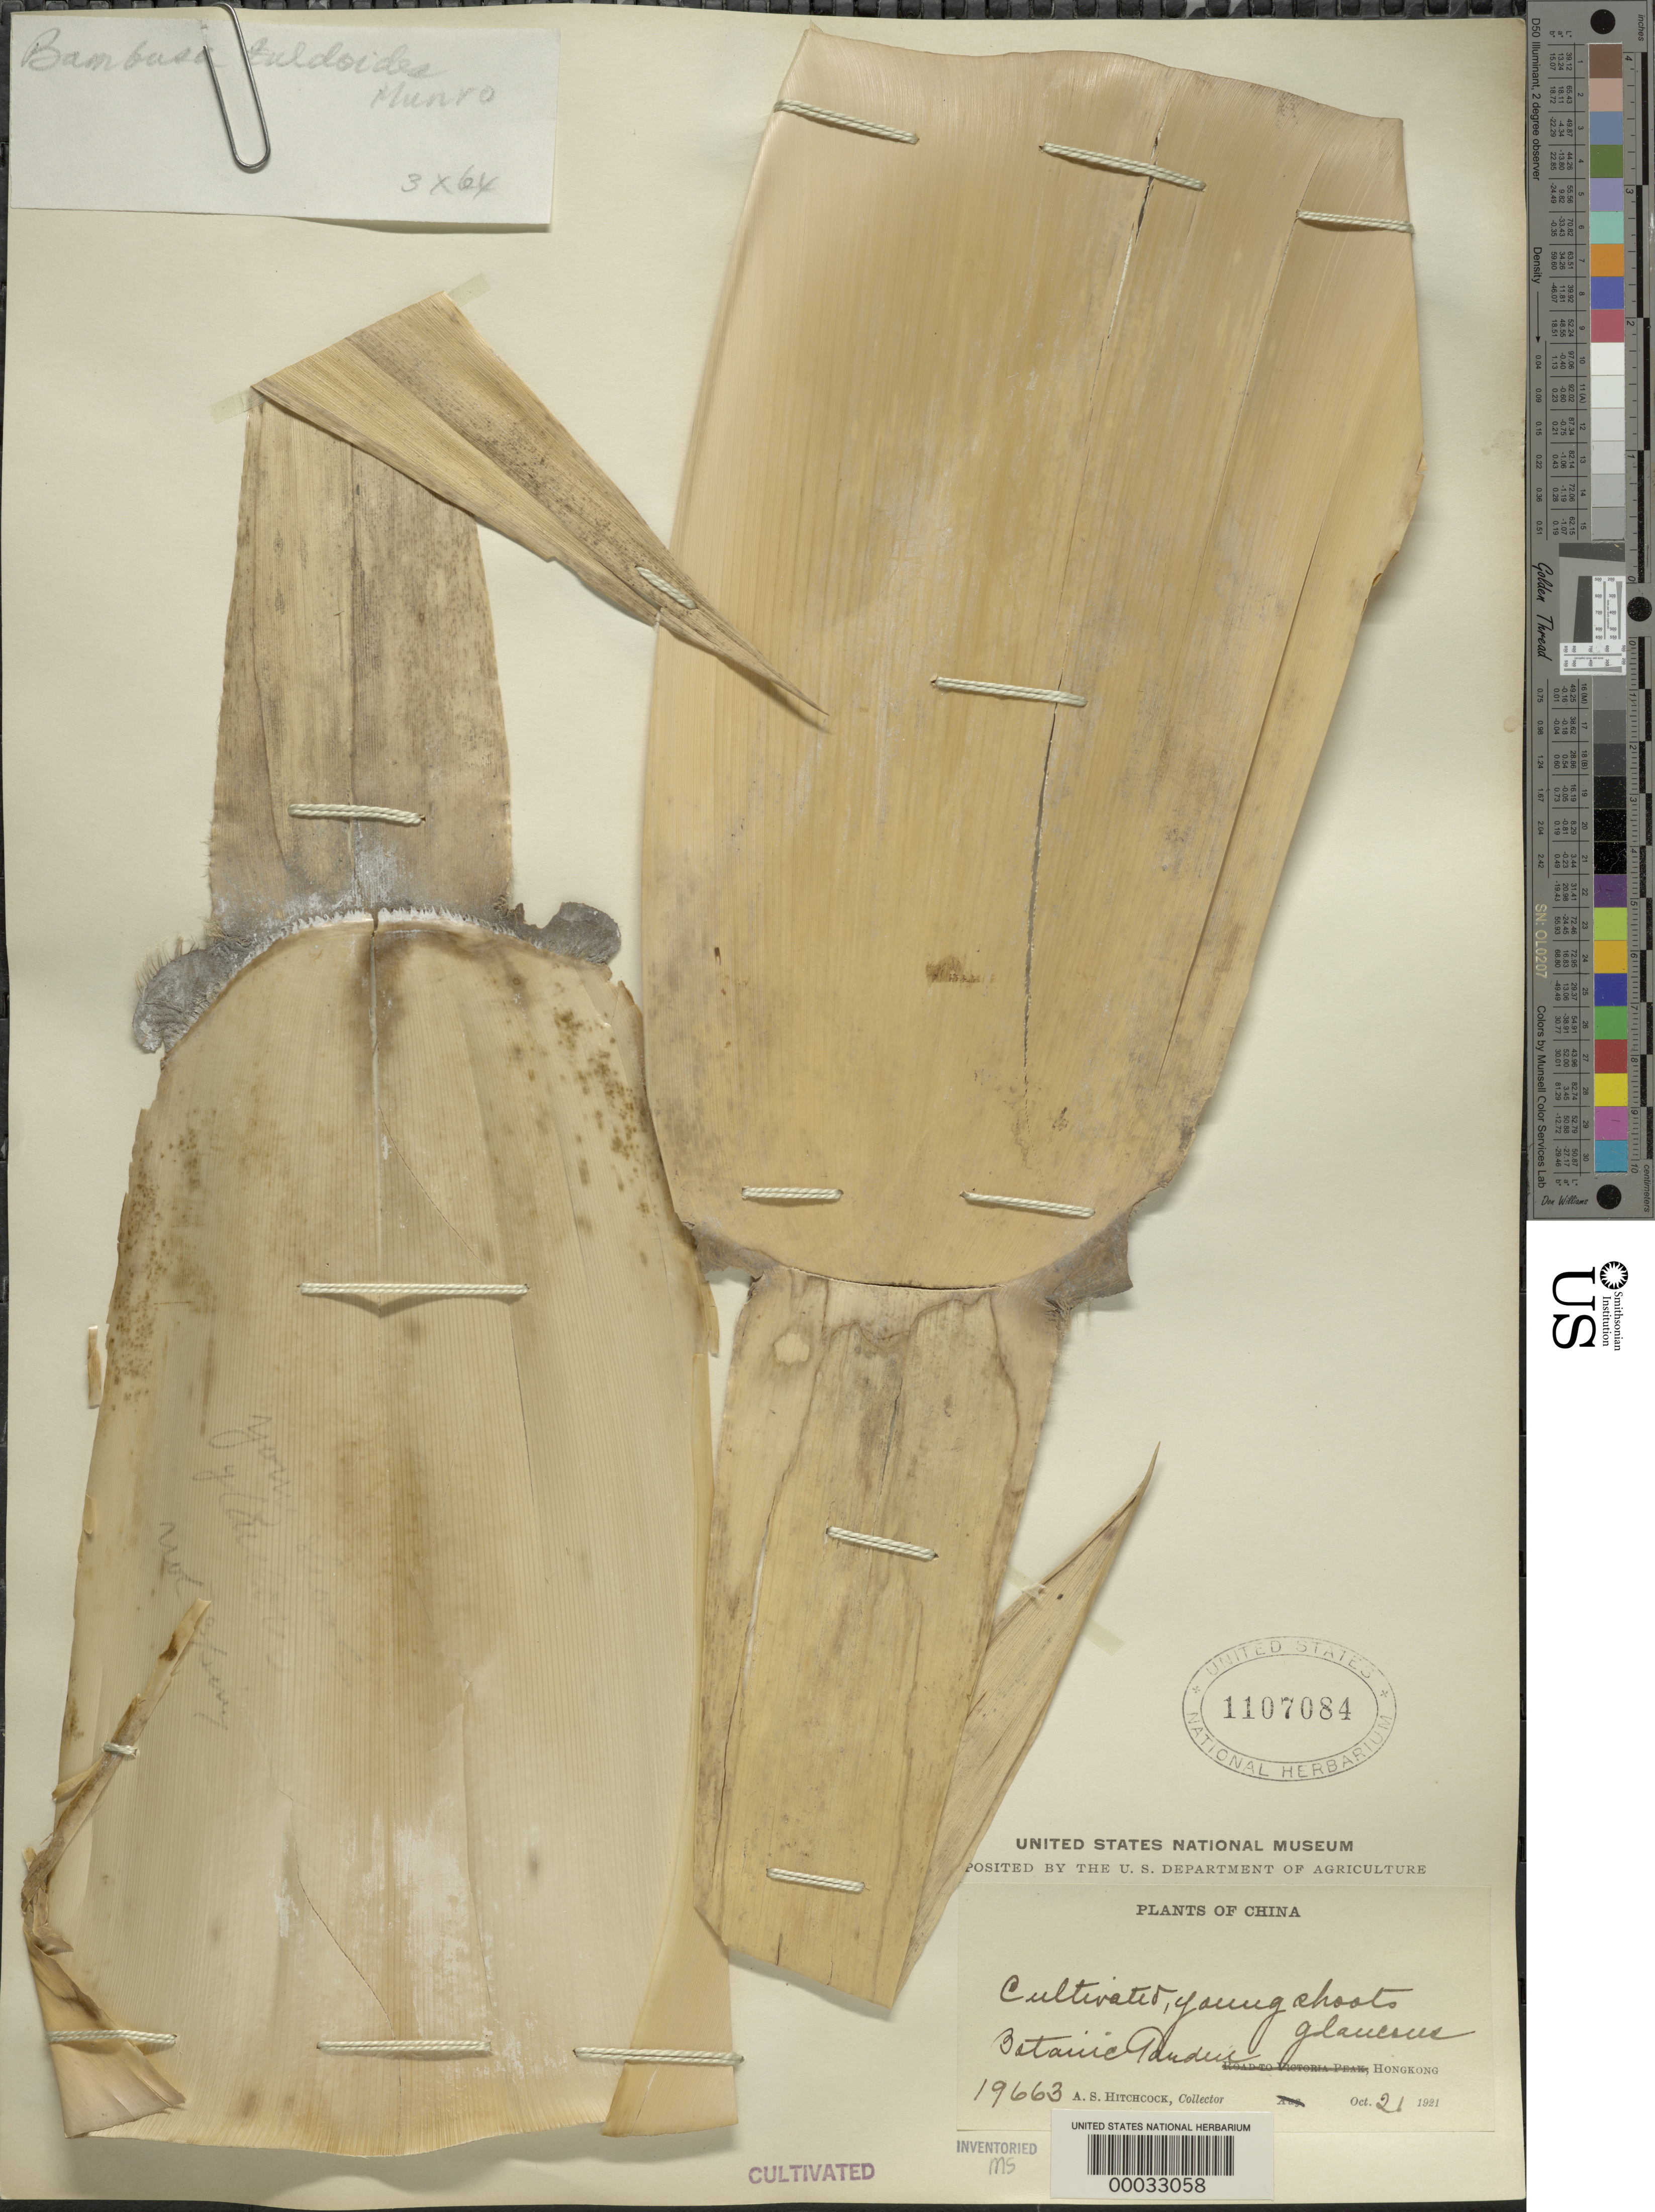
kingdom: Plantae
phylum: Tracheophyta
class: Liliopsida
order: Poales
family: Poaceae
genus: Bambusa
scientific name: Bambusa tuldoides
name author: Munro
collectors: A. S. Hitchcock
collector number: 19663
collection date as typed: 21 Oct 1921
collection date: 1921-10-21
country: China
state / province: Hong Kong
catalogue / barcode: US 1107084